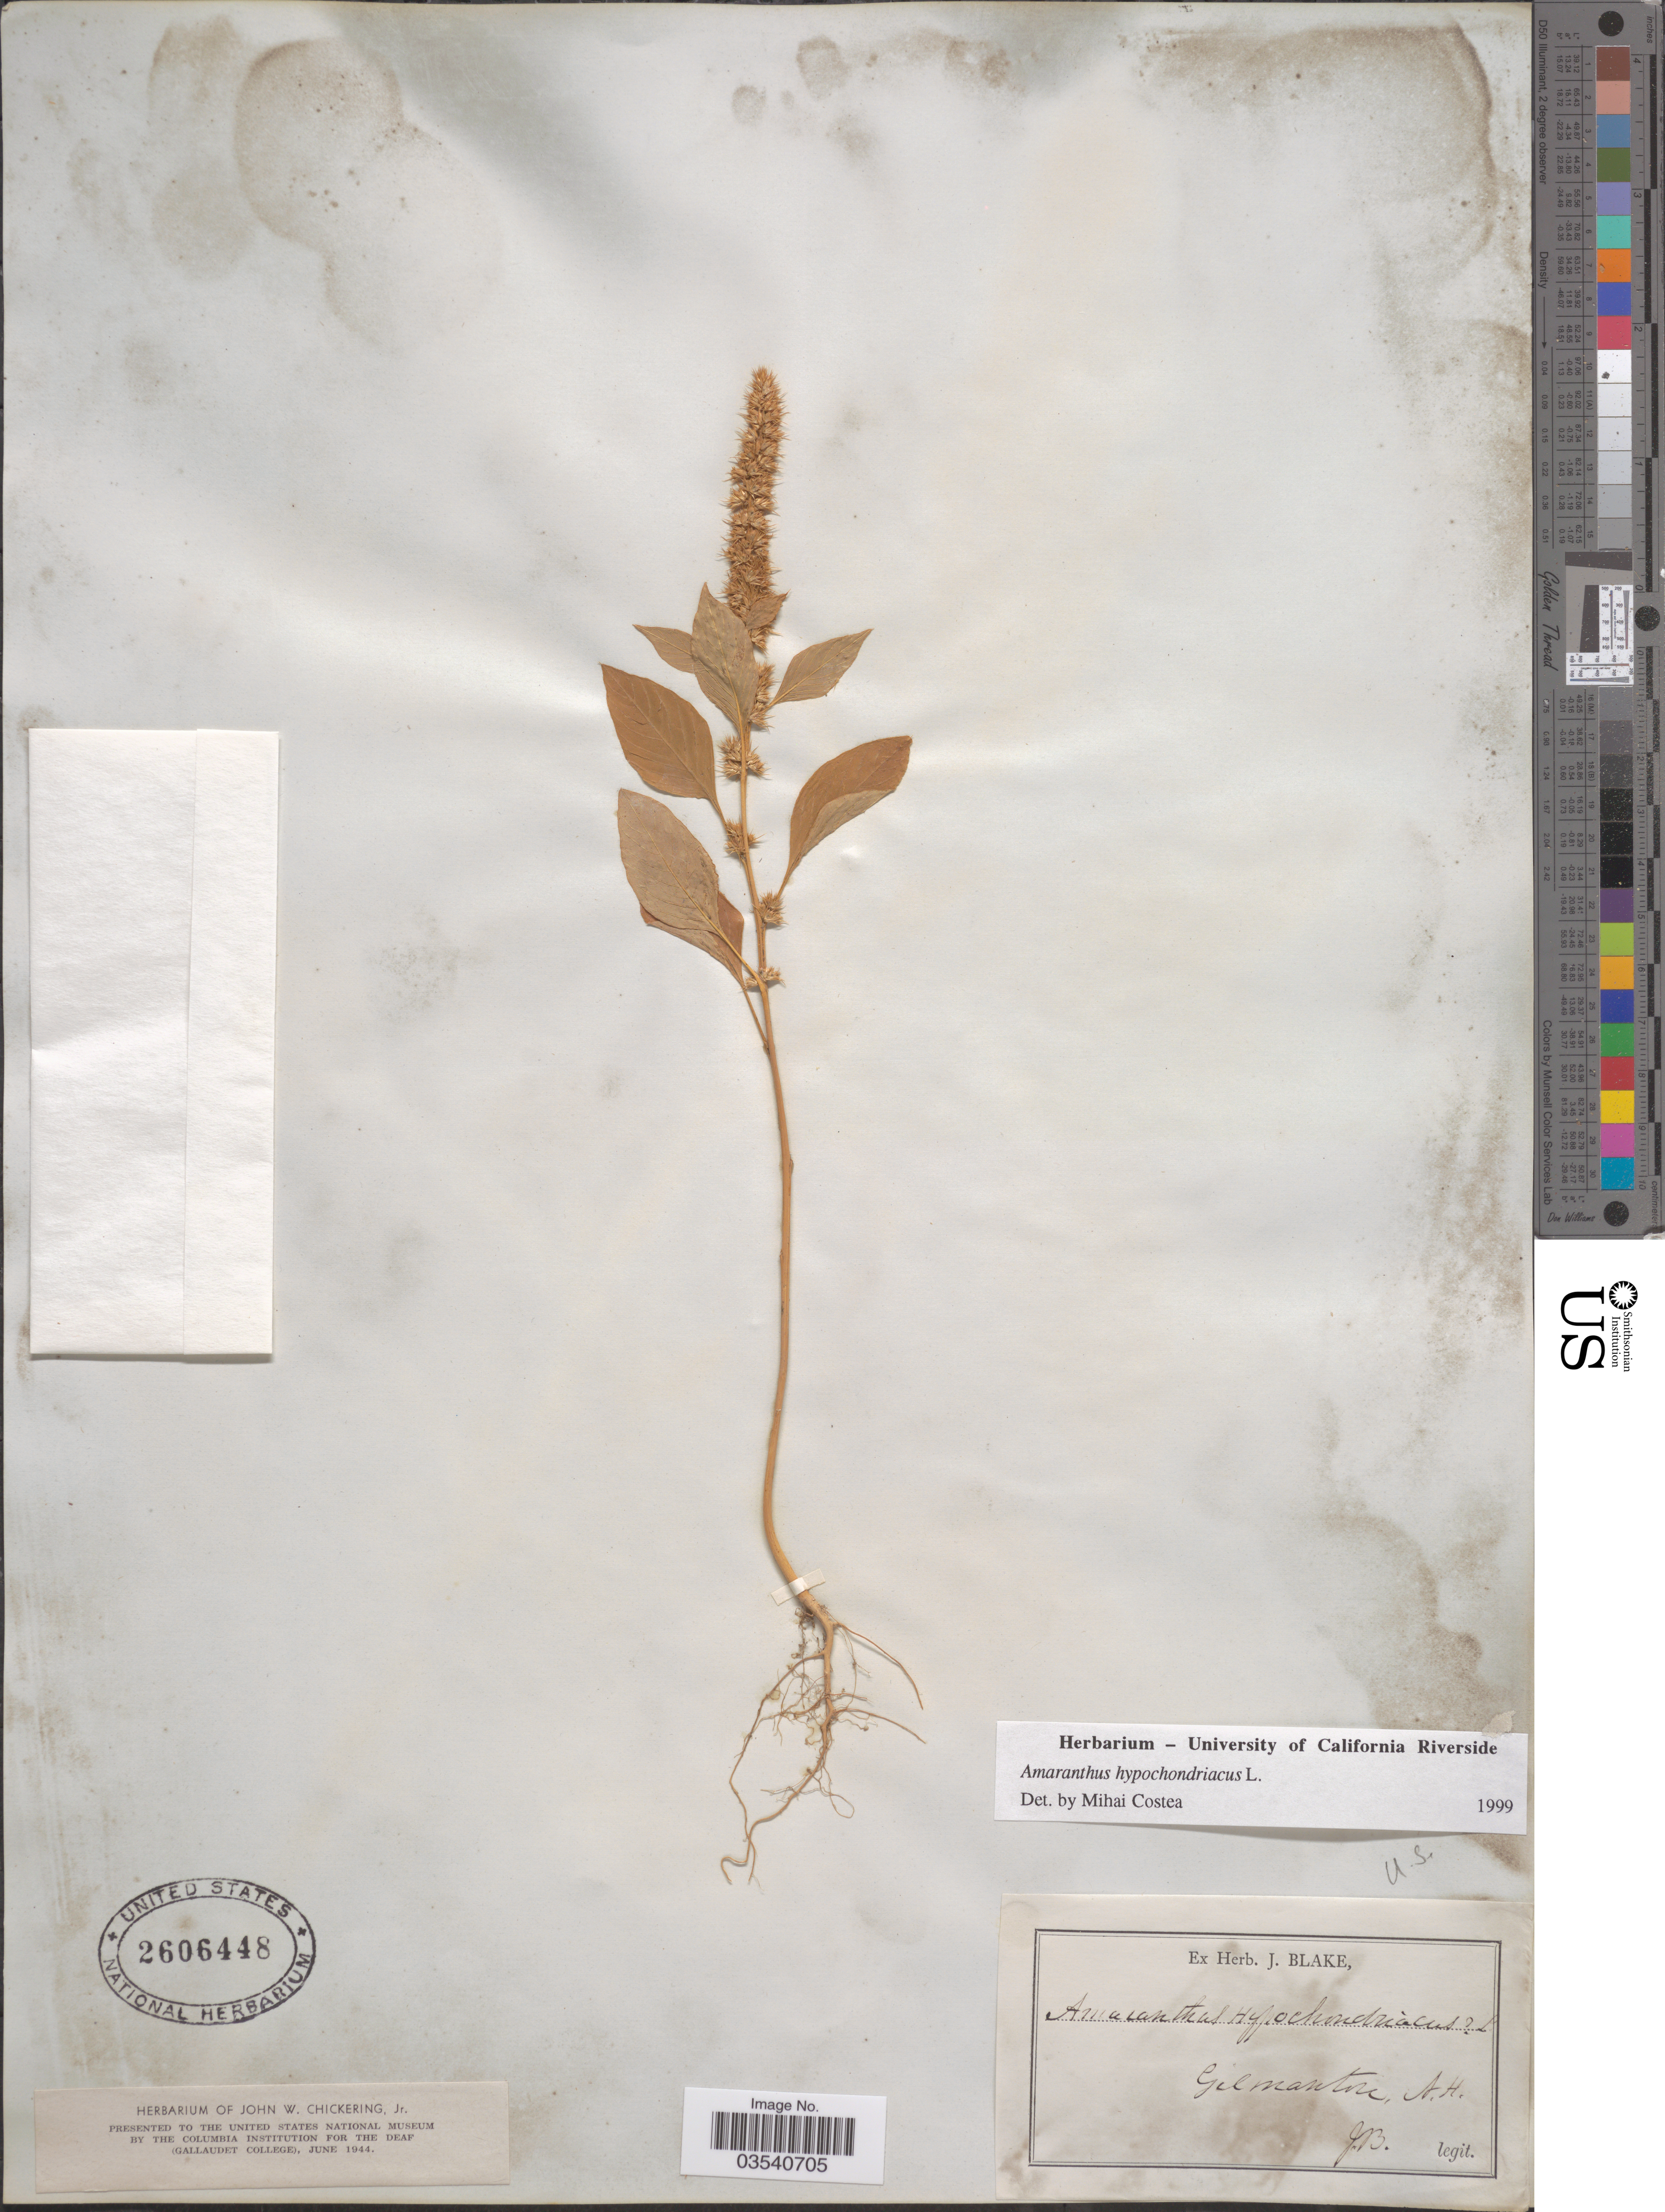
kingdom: Plantae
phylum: Tracheophyta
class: Magnoliopsida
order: Caryophyllales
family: Amaranthaceae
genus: Amaranthus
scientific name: Amaranthus hypochondriacus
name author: L.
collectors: J. Blake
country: United States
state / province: New Hampshire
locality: Gilmanton.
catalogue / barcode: US 2606448